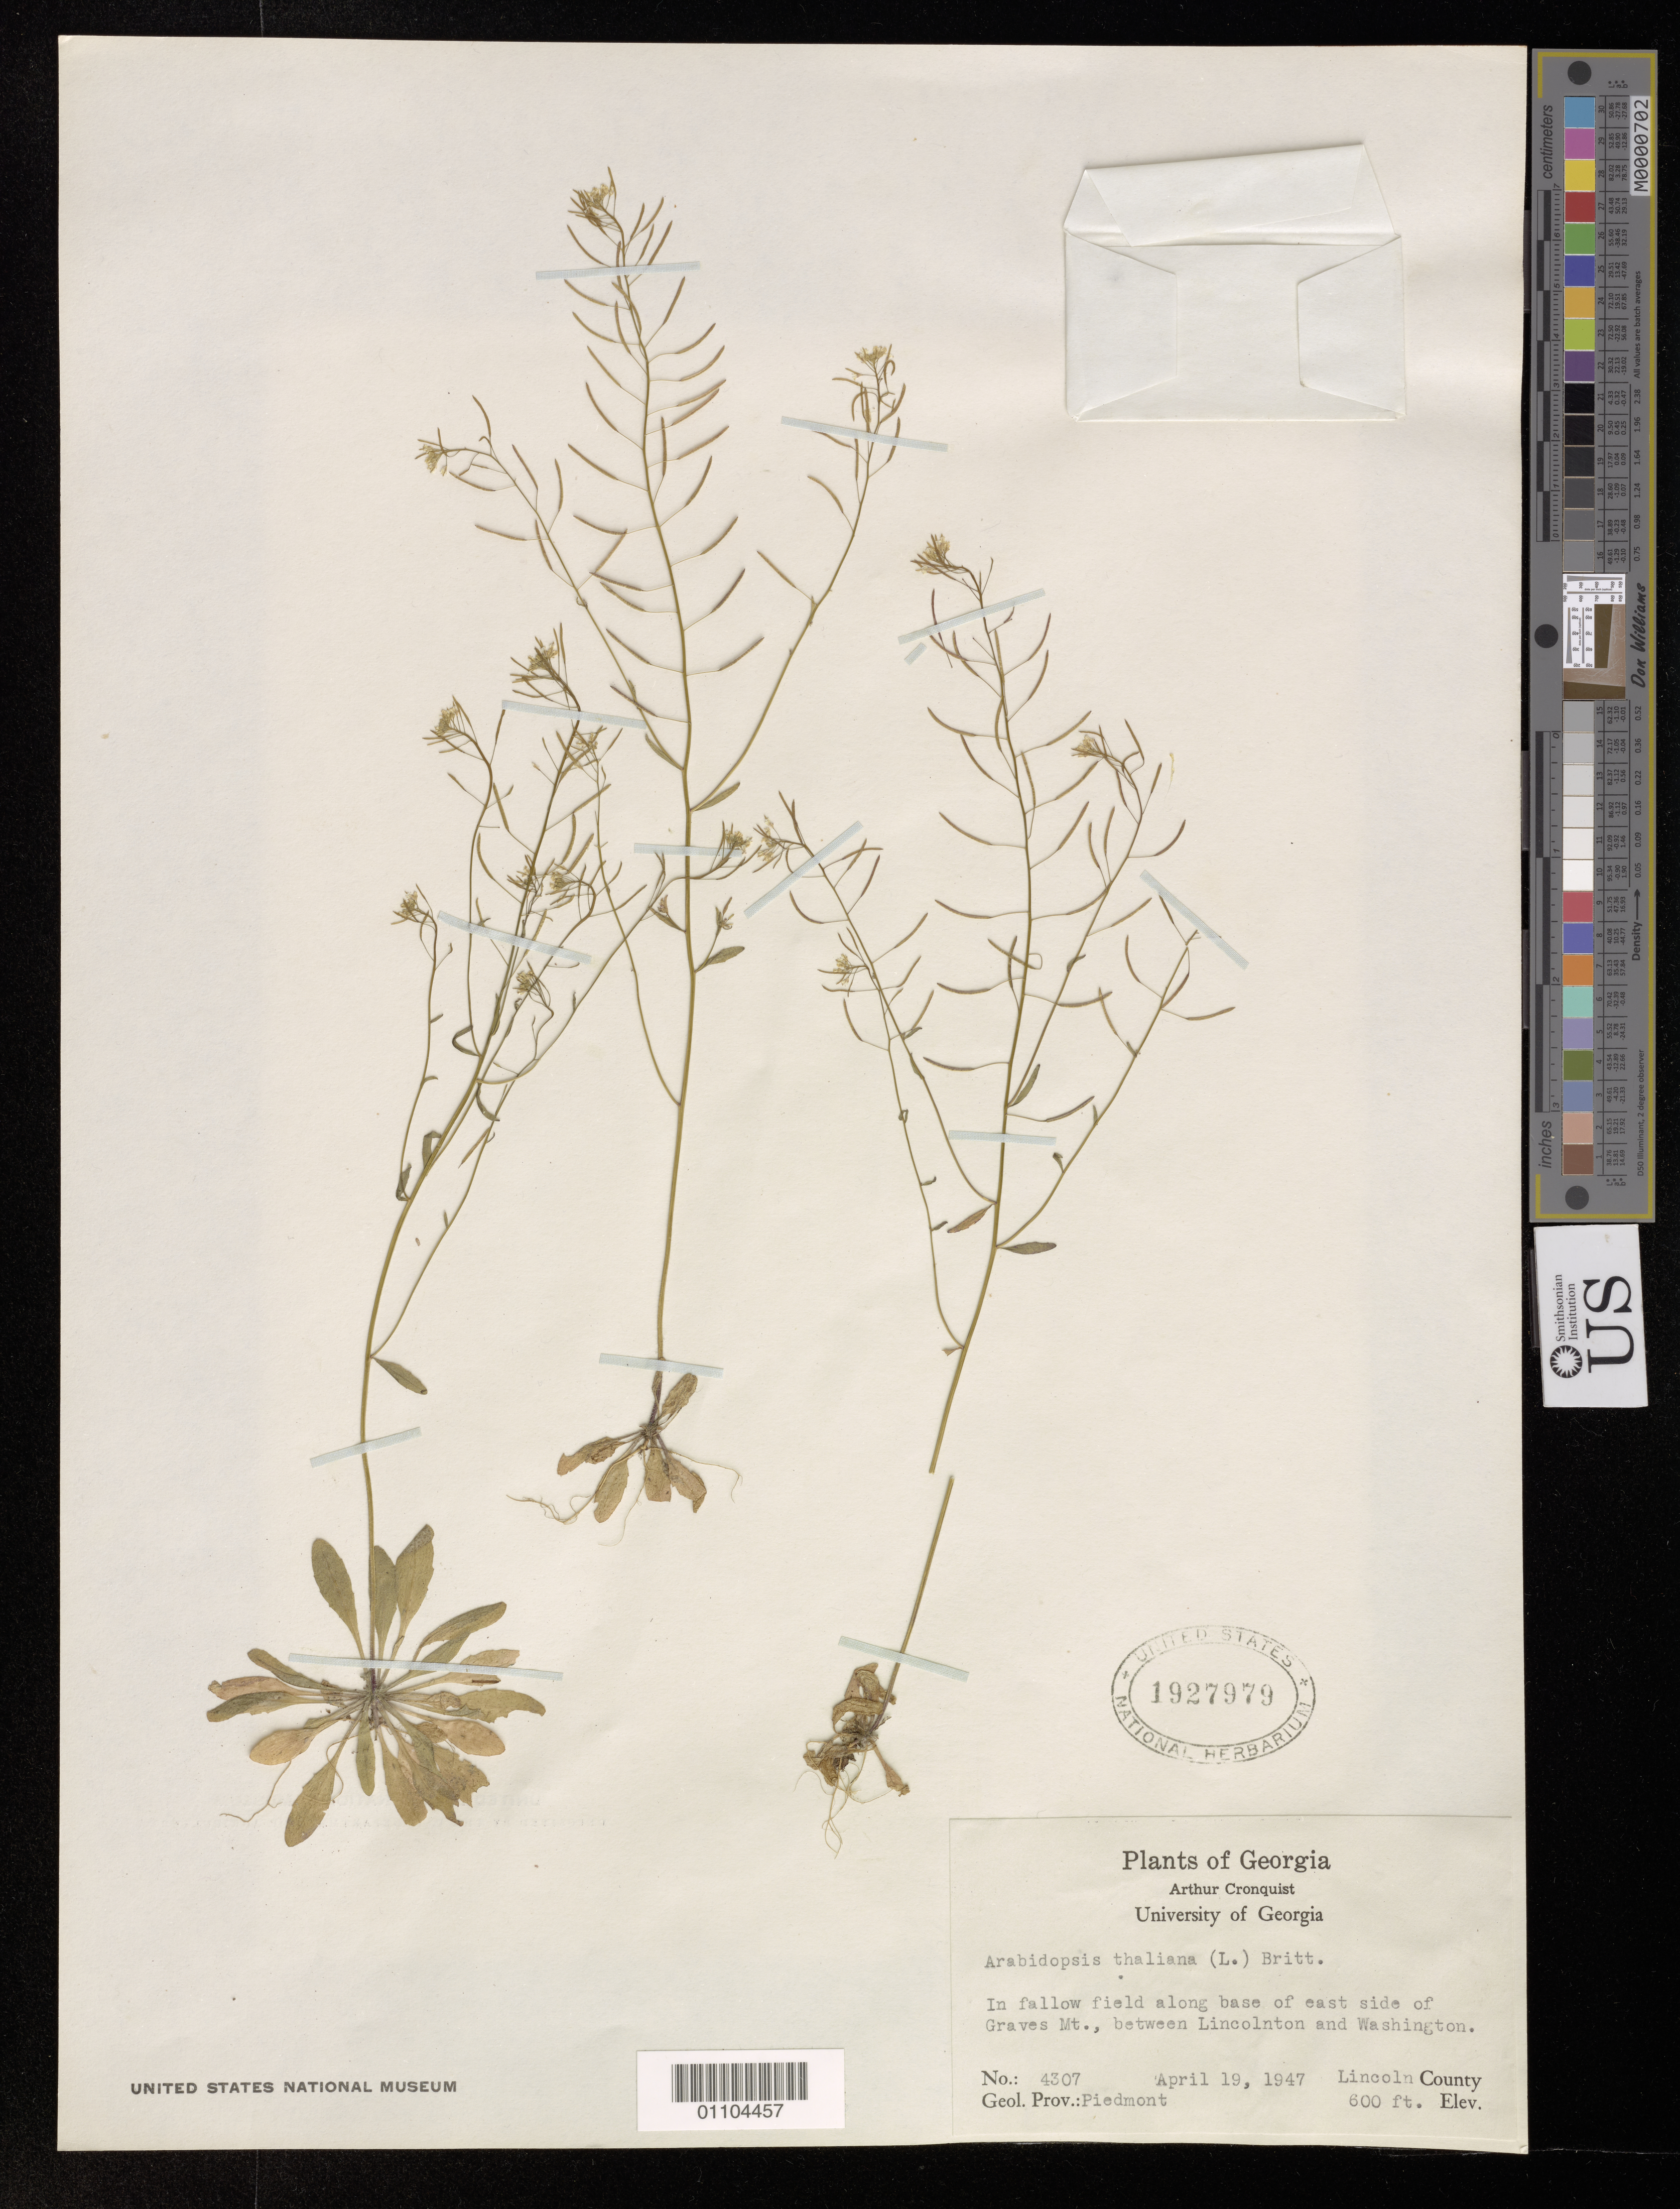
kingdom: Plantae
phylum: Tracheophyta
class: Magnoliopsida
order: Brassicales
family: Brassicaceae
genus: Arabidopsis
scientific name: Arabidopsis thaliana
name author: (L.) Heynh.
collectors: A. J. Cronquist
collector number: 4307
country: United States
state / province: Georgia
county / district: Lincoln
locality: E side of Graves Mt., between Lincolnton and Washington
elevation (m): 183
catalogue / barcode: US 1927979